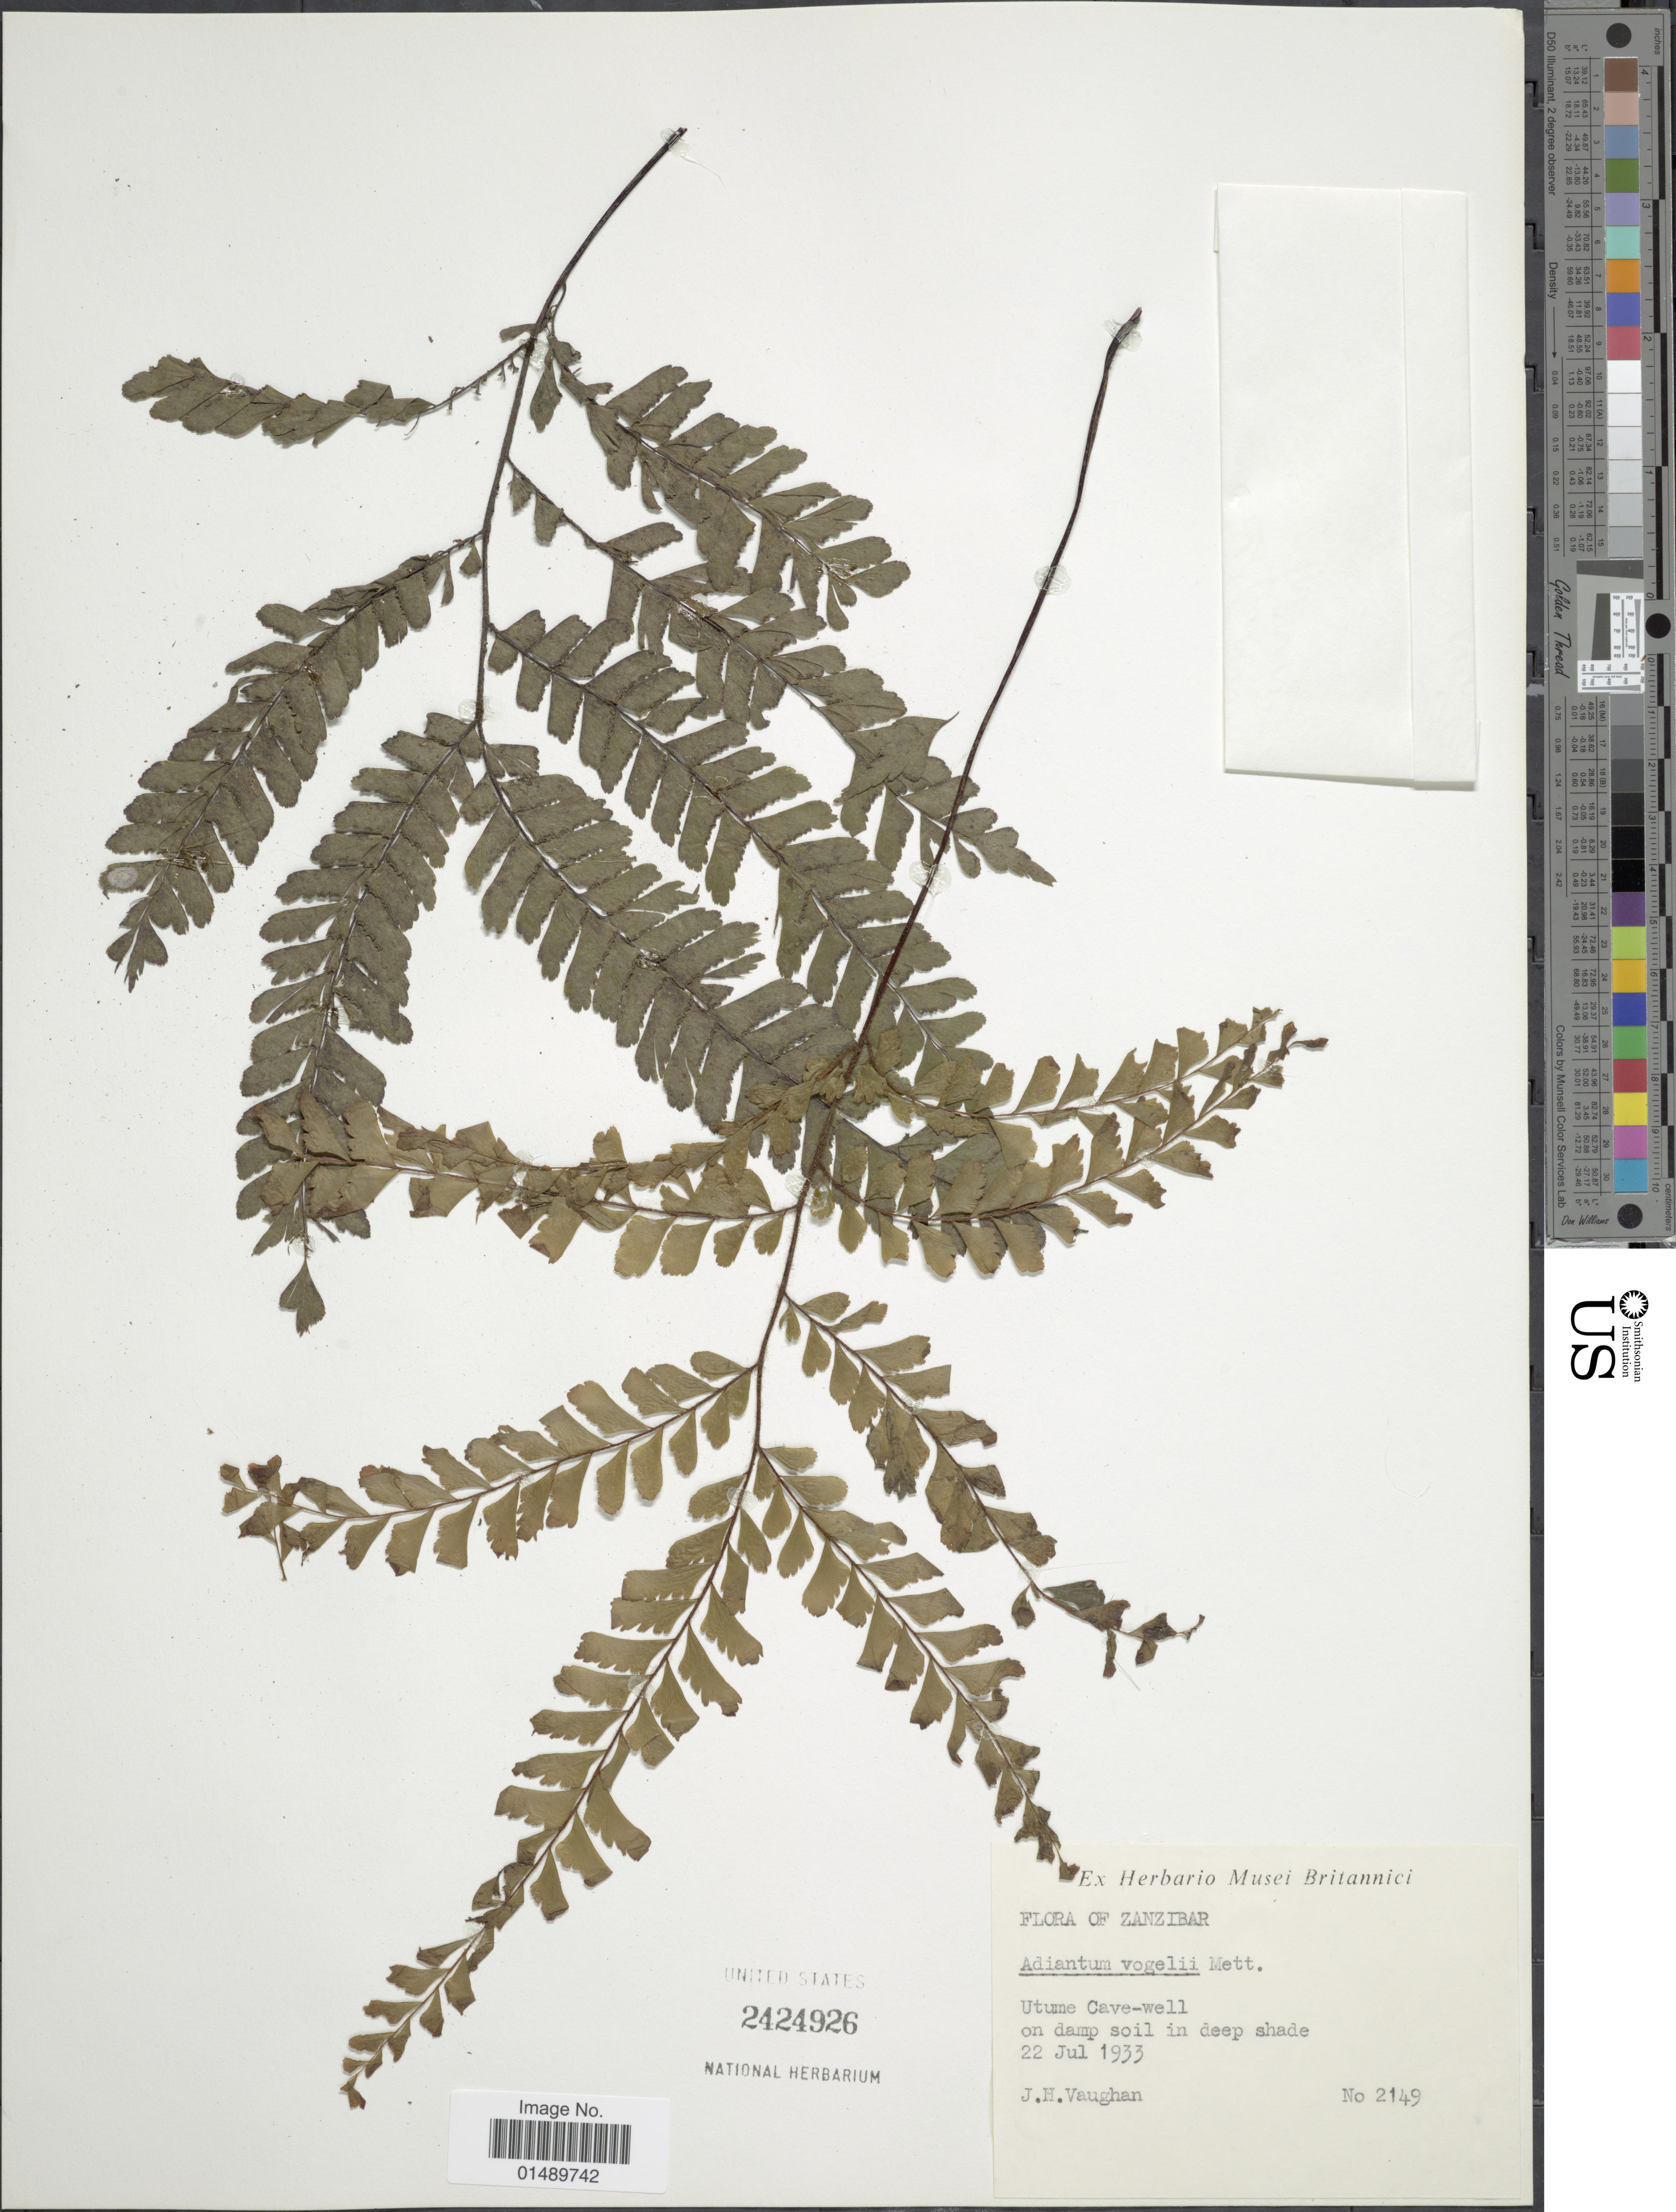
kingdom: Plantae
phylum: Tracheophyta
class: Polypodiopsida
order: Polypodiales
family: Pteridaceae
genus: Adiantum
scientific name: Adiantum vogelii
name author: Mett. ex Keys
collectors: J. Vaughan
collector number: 2149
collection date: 1933-07-22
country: Tanzania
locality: Zanzibar, Utume Cave-well.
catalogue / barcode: US 2424926